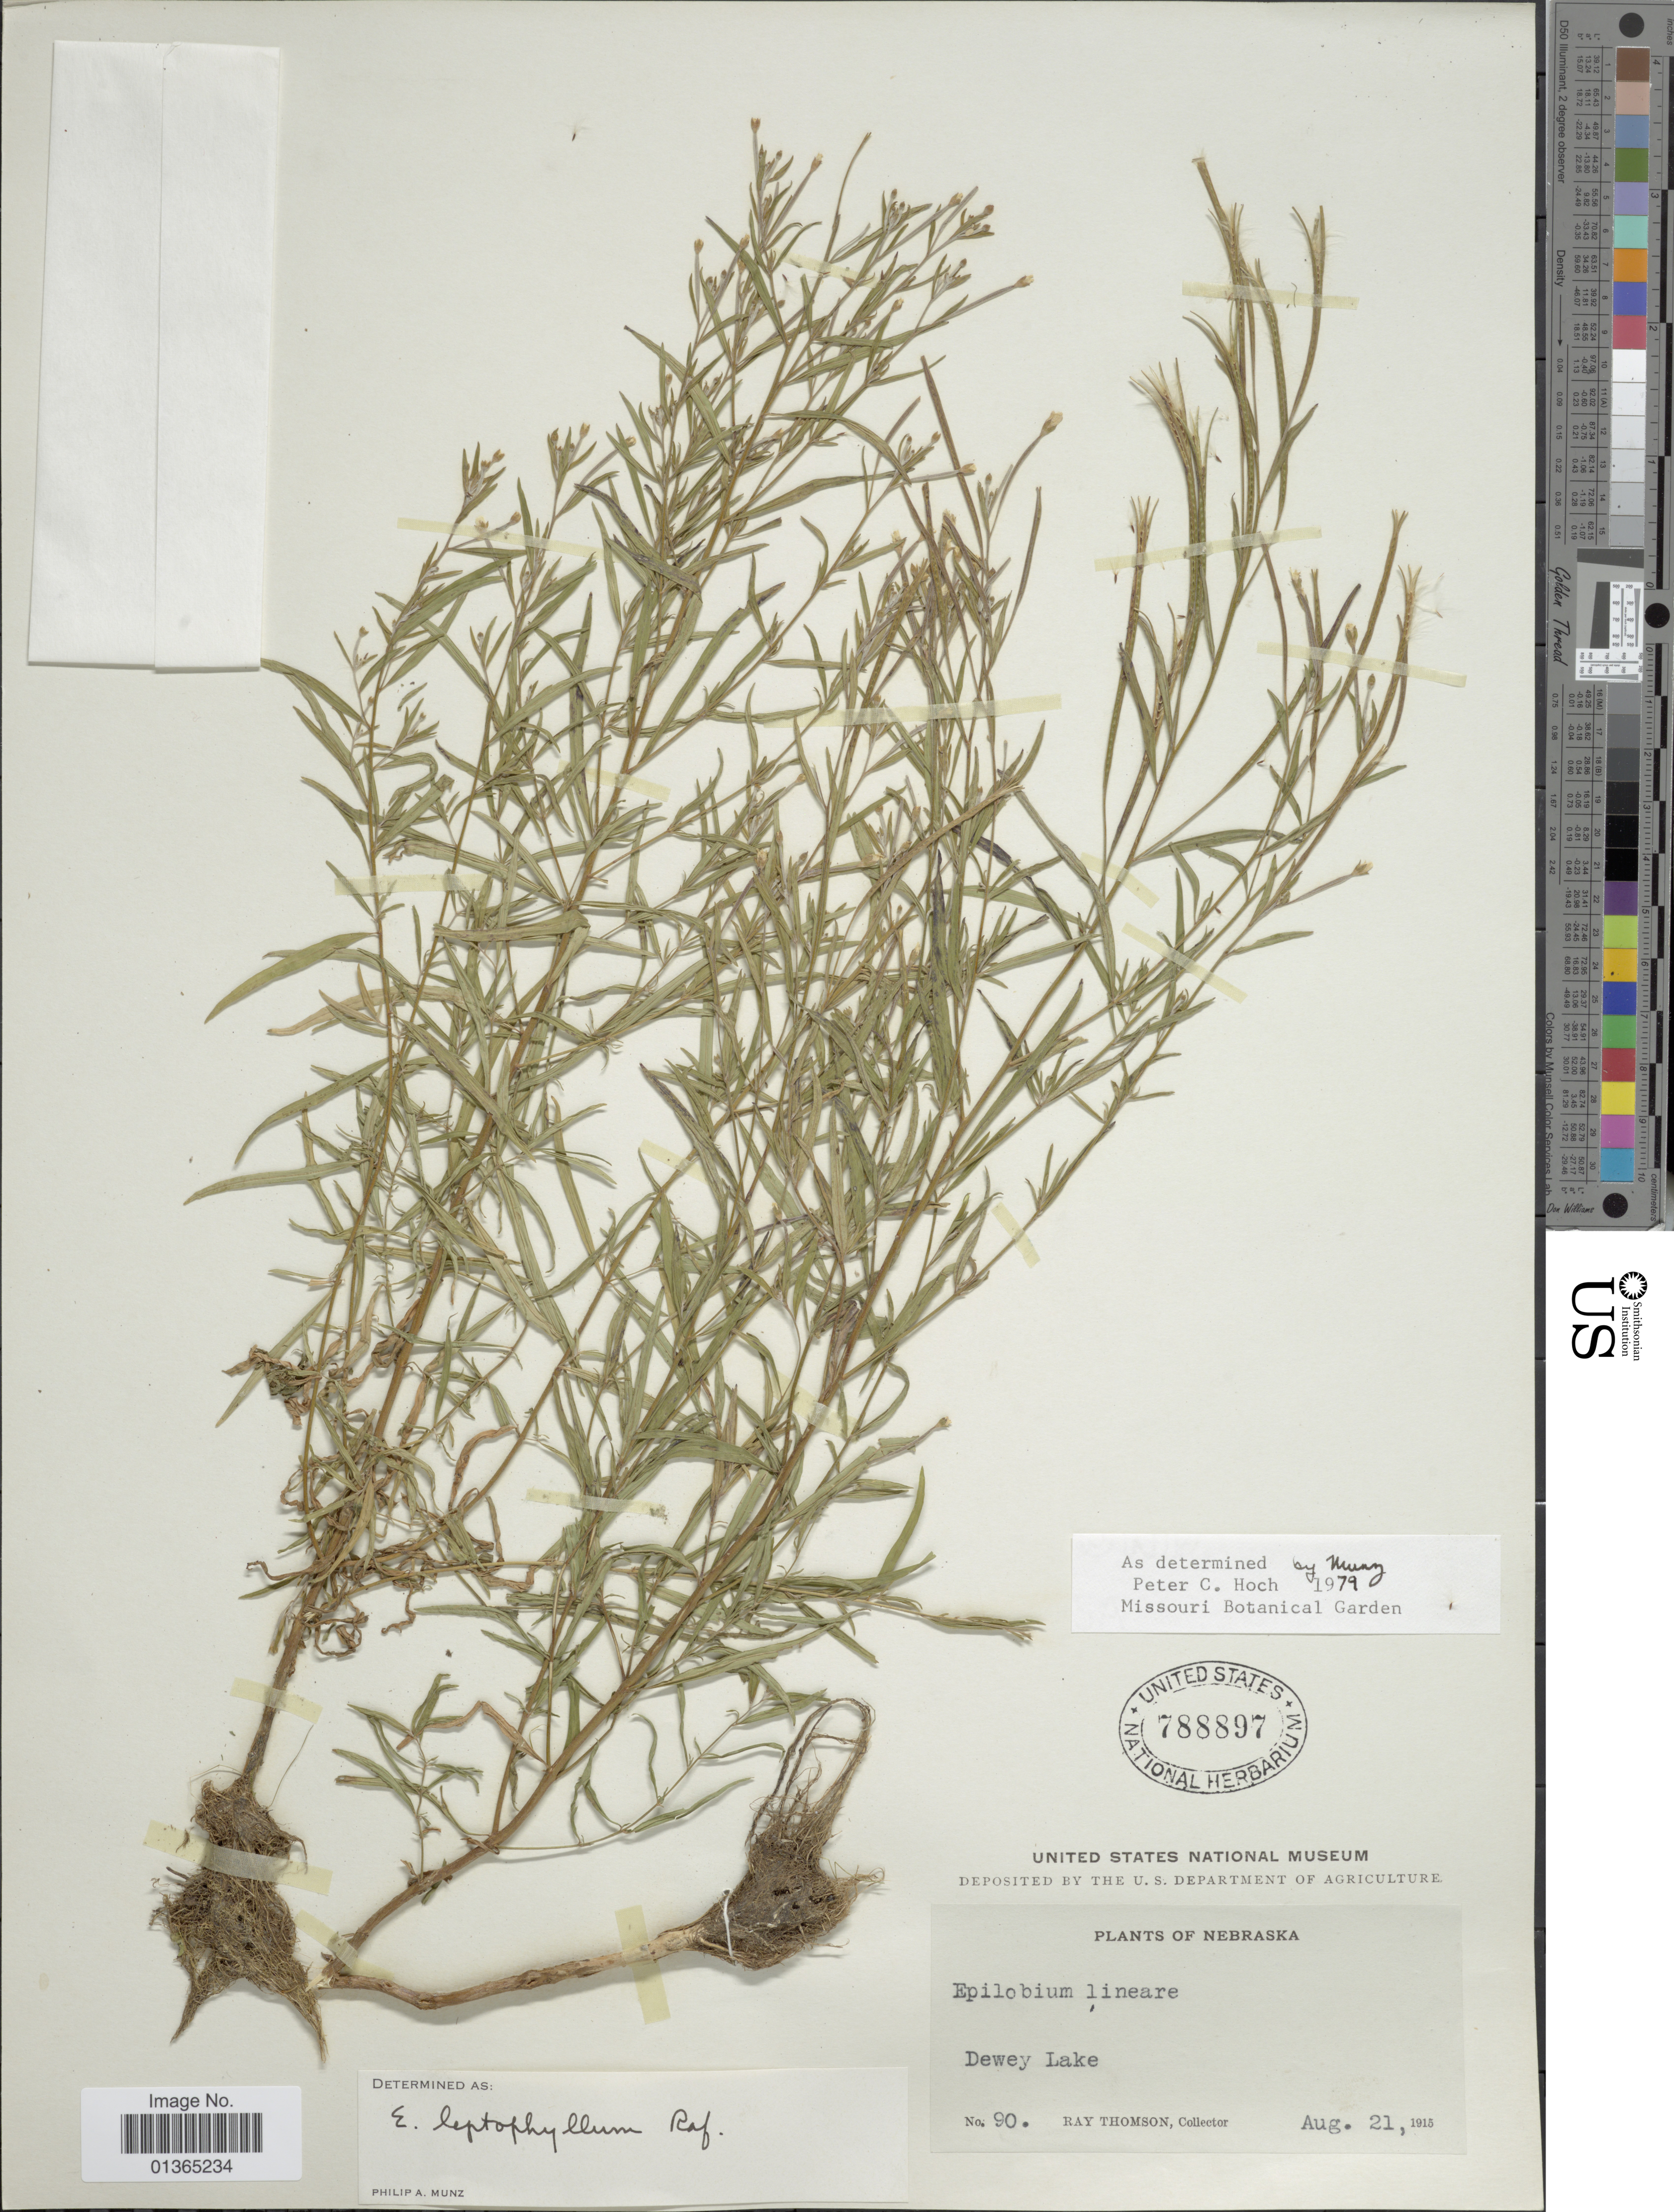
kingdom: Plantae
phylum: Tracheophyta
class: Magnoliopsida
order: Myrtales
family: Onagraceae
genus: Epilobium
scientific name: Epilobium leptophyllum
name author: Raf.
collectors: R. Thomson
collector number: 90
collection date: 1915-08-21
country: United States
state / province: Nebraska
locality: Dewey Lake.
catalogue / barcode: US 788897